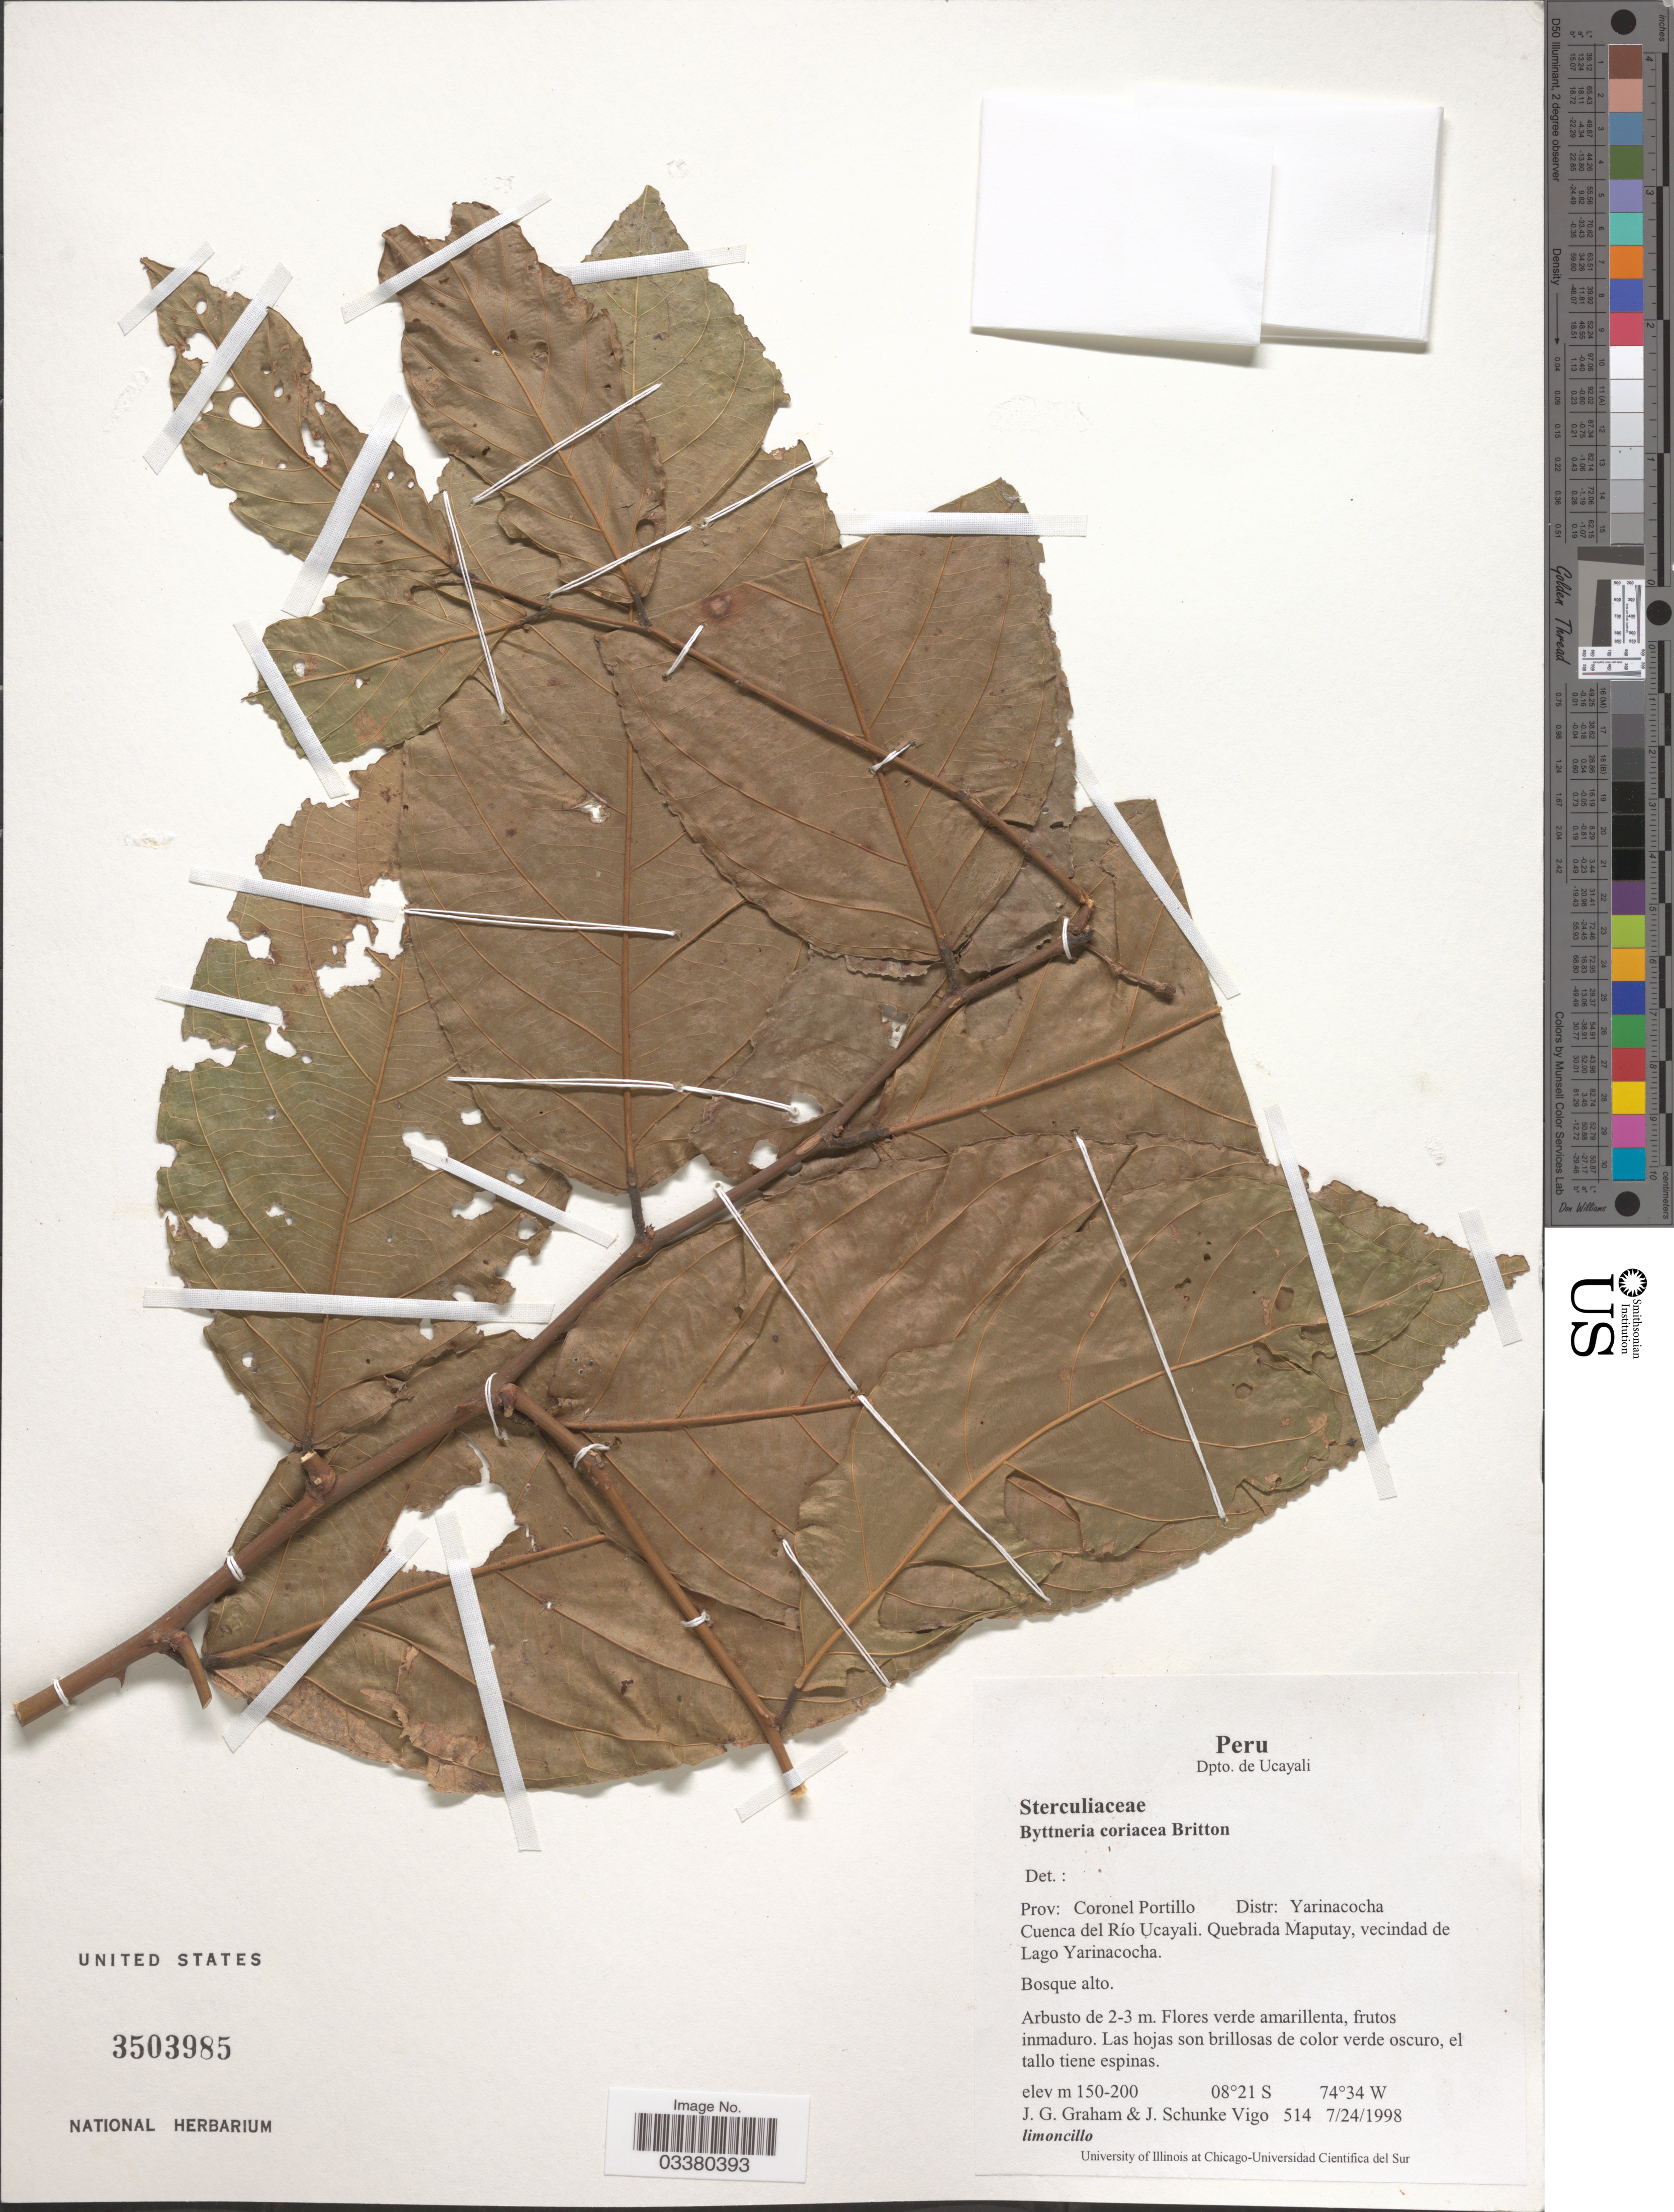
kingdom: Plantae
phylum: Tracheophyta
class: Magnoliopsida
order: Malvales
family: Malvaceae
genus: Byttneria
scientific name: Byttneria coriacea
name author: Britton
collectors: J. Graham & J. Schunke Vigo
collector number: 514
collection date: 1998-07-24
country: Peru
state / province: Ucayali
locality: Dpto. de Ucayali. Prov: Coronel Portilla. Distr: Yarinacocha. Cuenca del Río Ucayali. Quebrada Maputay, vecindad de Lago Yarinacocha.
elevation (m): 150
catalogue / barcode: US 3503985